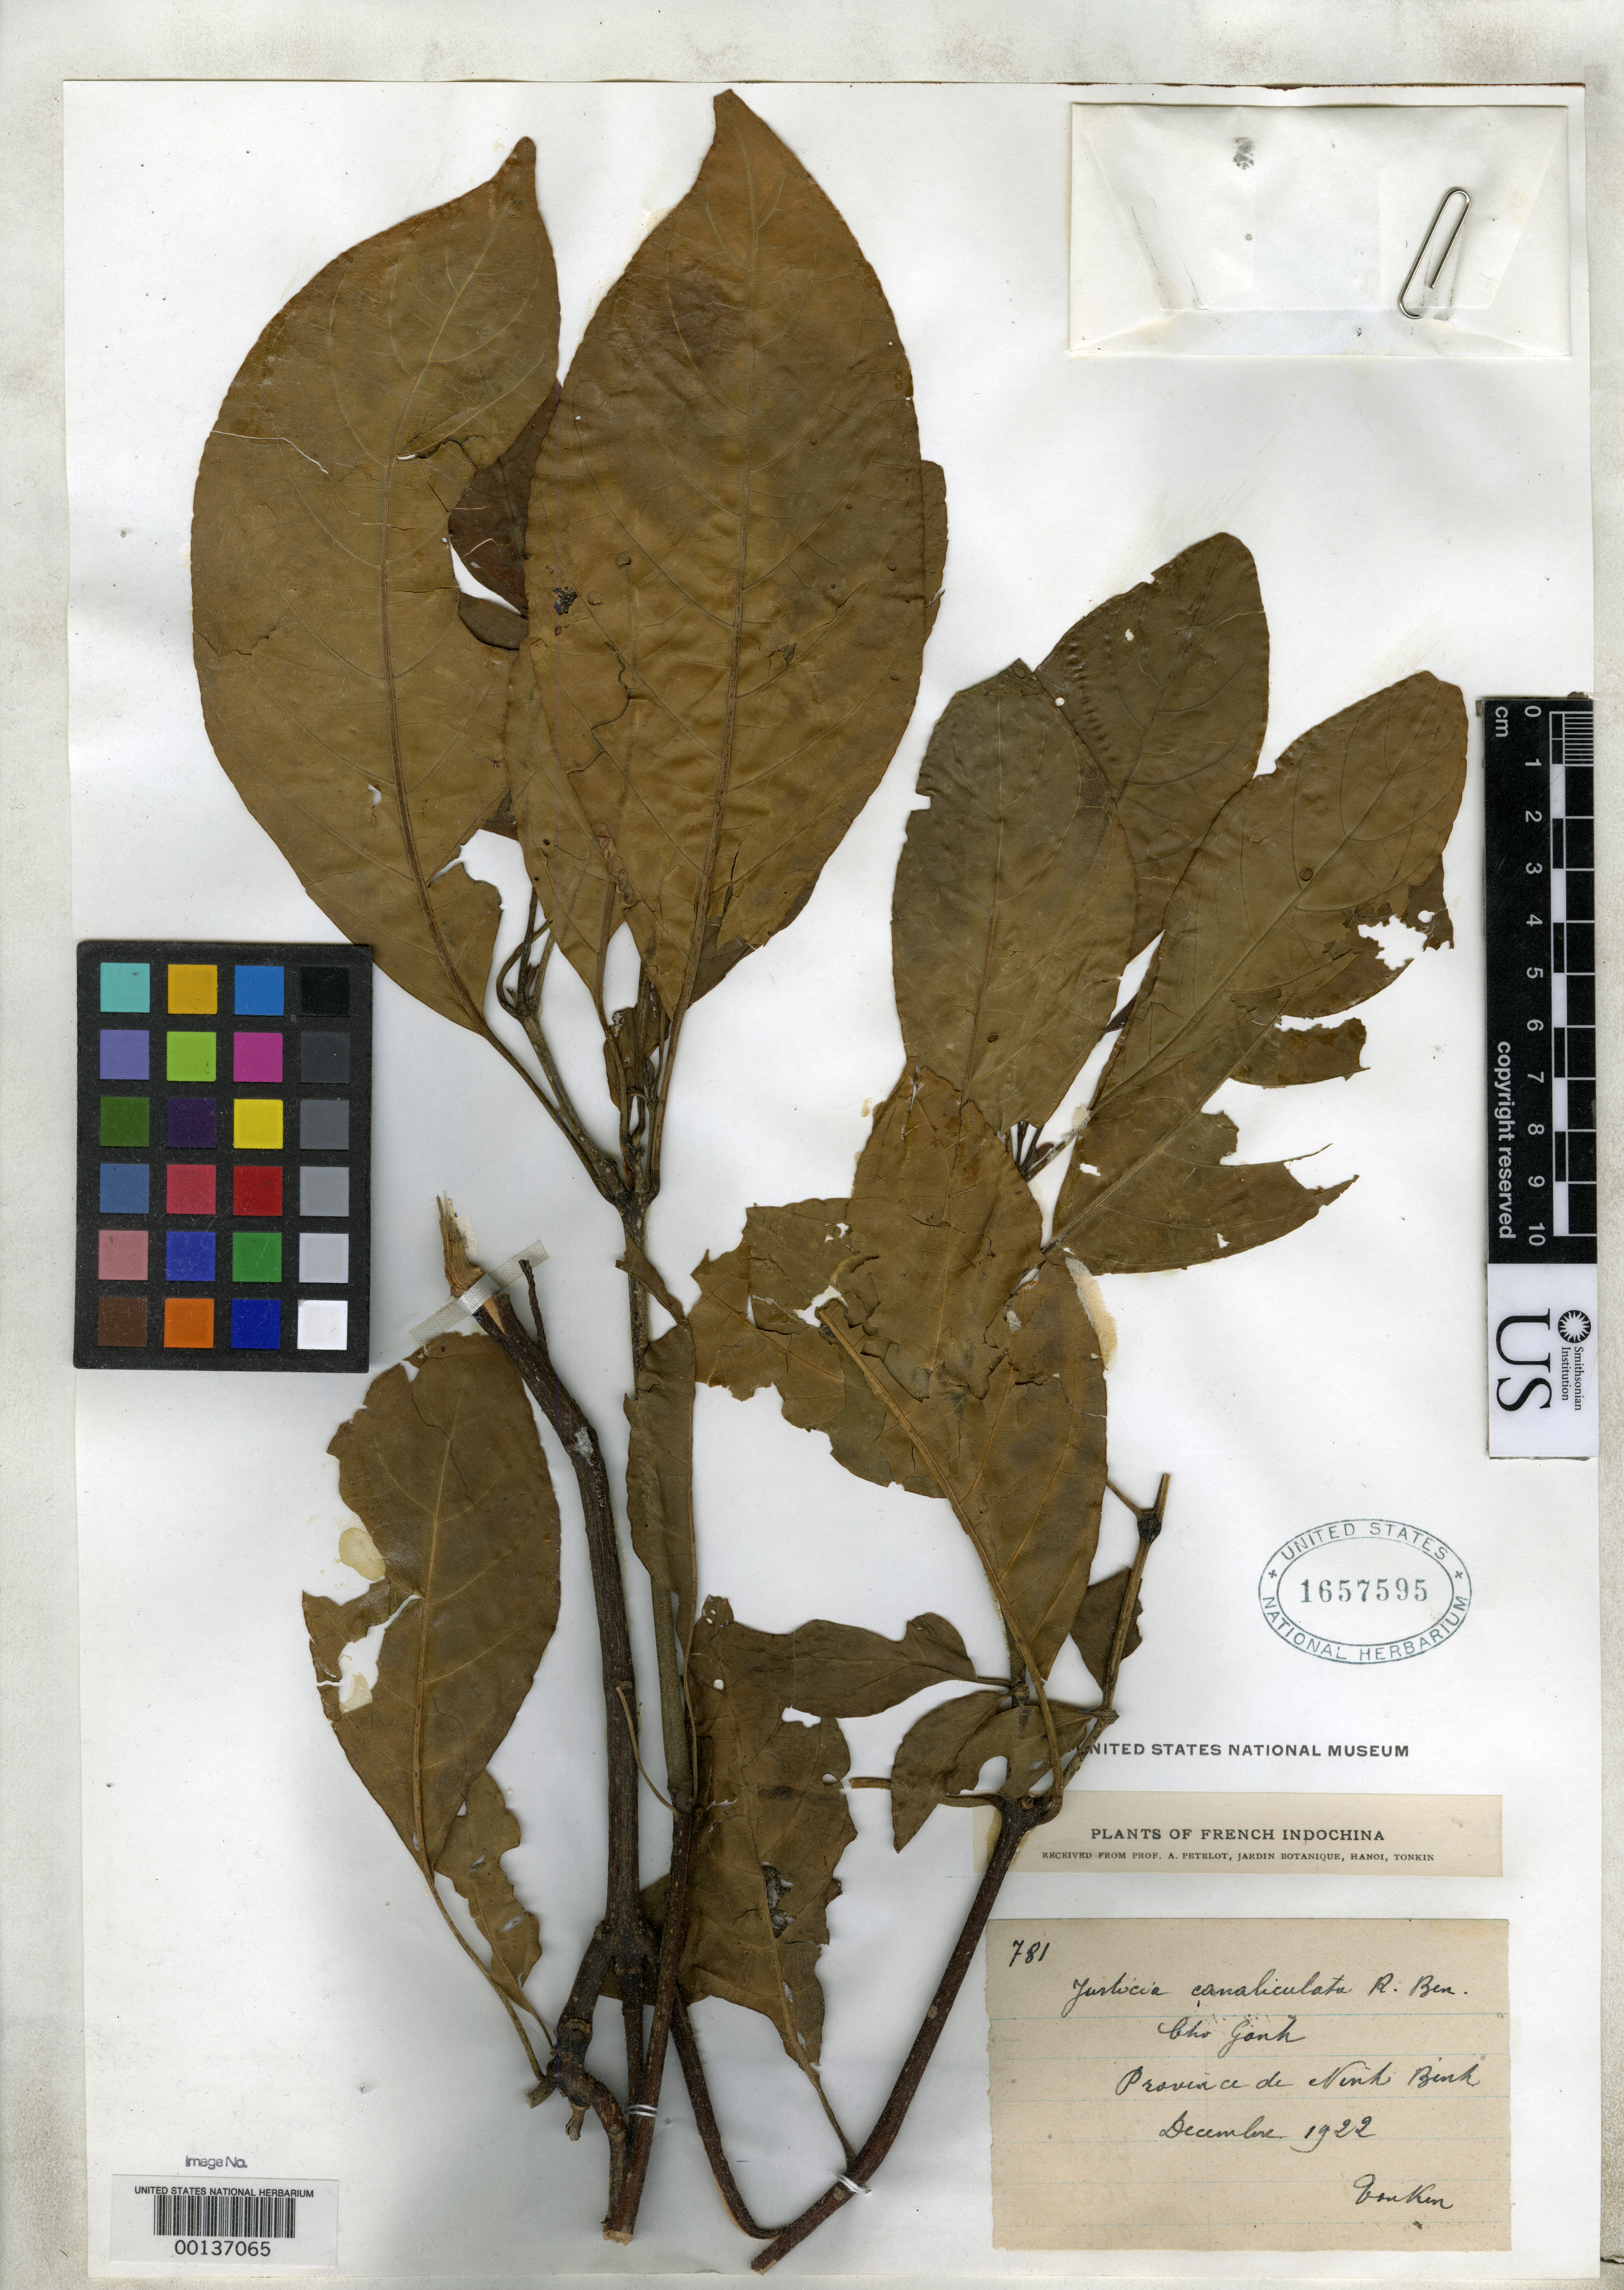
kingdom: Plantae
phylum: Tracheophyta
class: Magnoliopsida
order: Lamiales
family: Acanthaceae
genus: Justicia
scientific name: Justicia canaliculata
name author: Benoist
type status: Isotype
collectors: P. A. Pételot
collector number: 781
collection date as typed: Dec 1922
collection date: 1922-12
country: Vietnam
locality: Tonkin, Ninh Binh.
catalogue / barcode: US 1657595